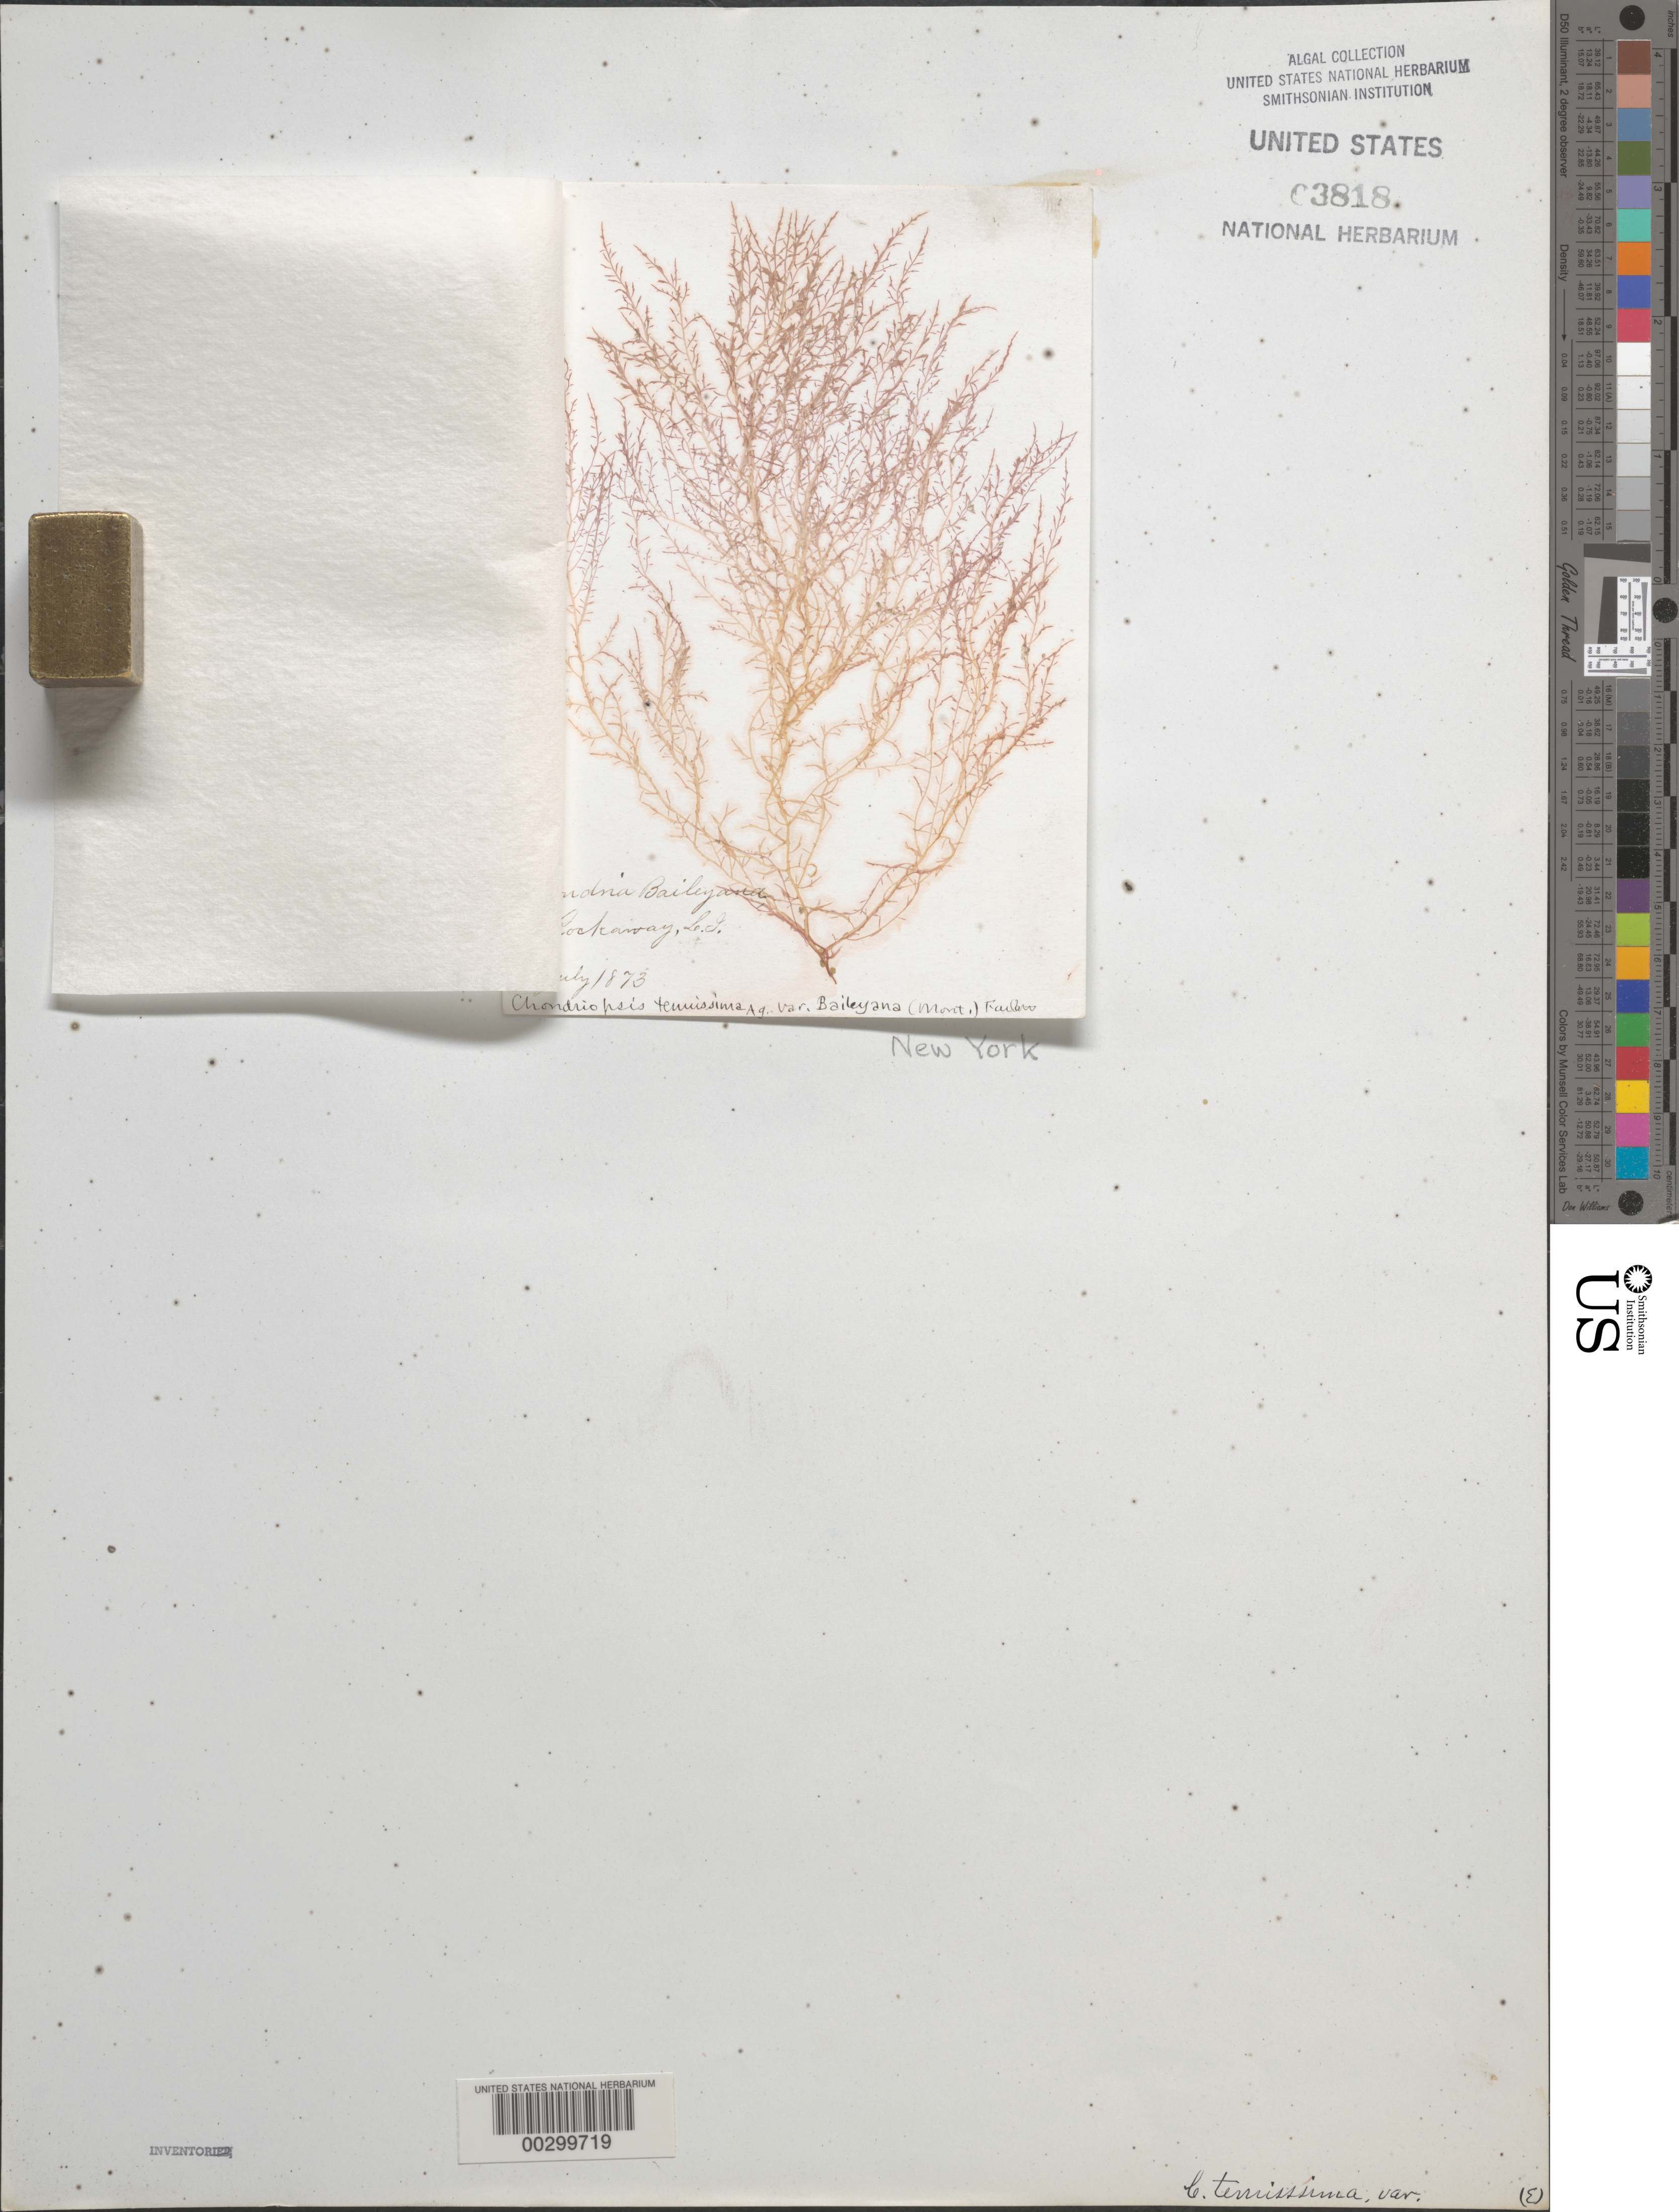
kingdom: Plantae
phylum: Rhodophyta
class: Florideophyceae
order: Ceramiales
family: Rhodomelaceae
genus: Chondria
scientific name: Chondria baileyana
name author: (Mont.) Harv.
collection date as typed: Jul 1873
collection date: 1873-07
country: United States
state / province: New York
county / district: Queens County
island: Long Island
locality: Rockaway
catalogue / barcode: US 3818